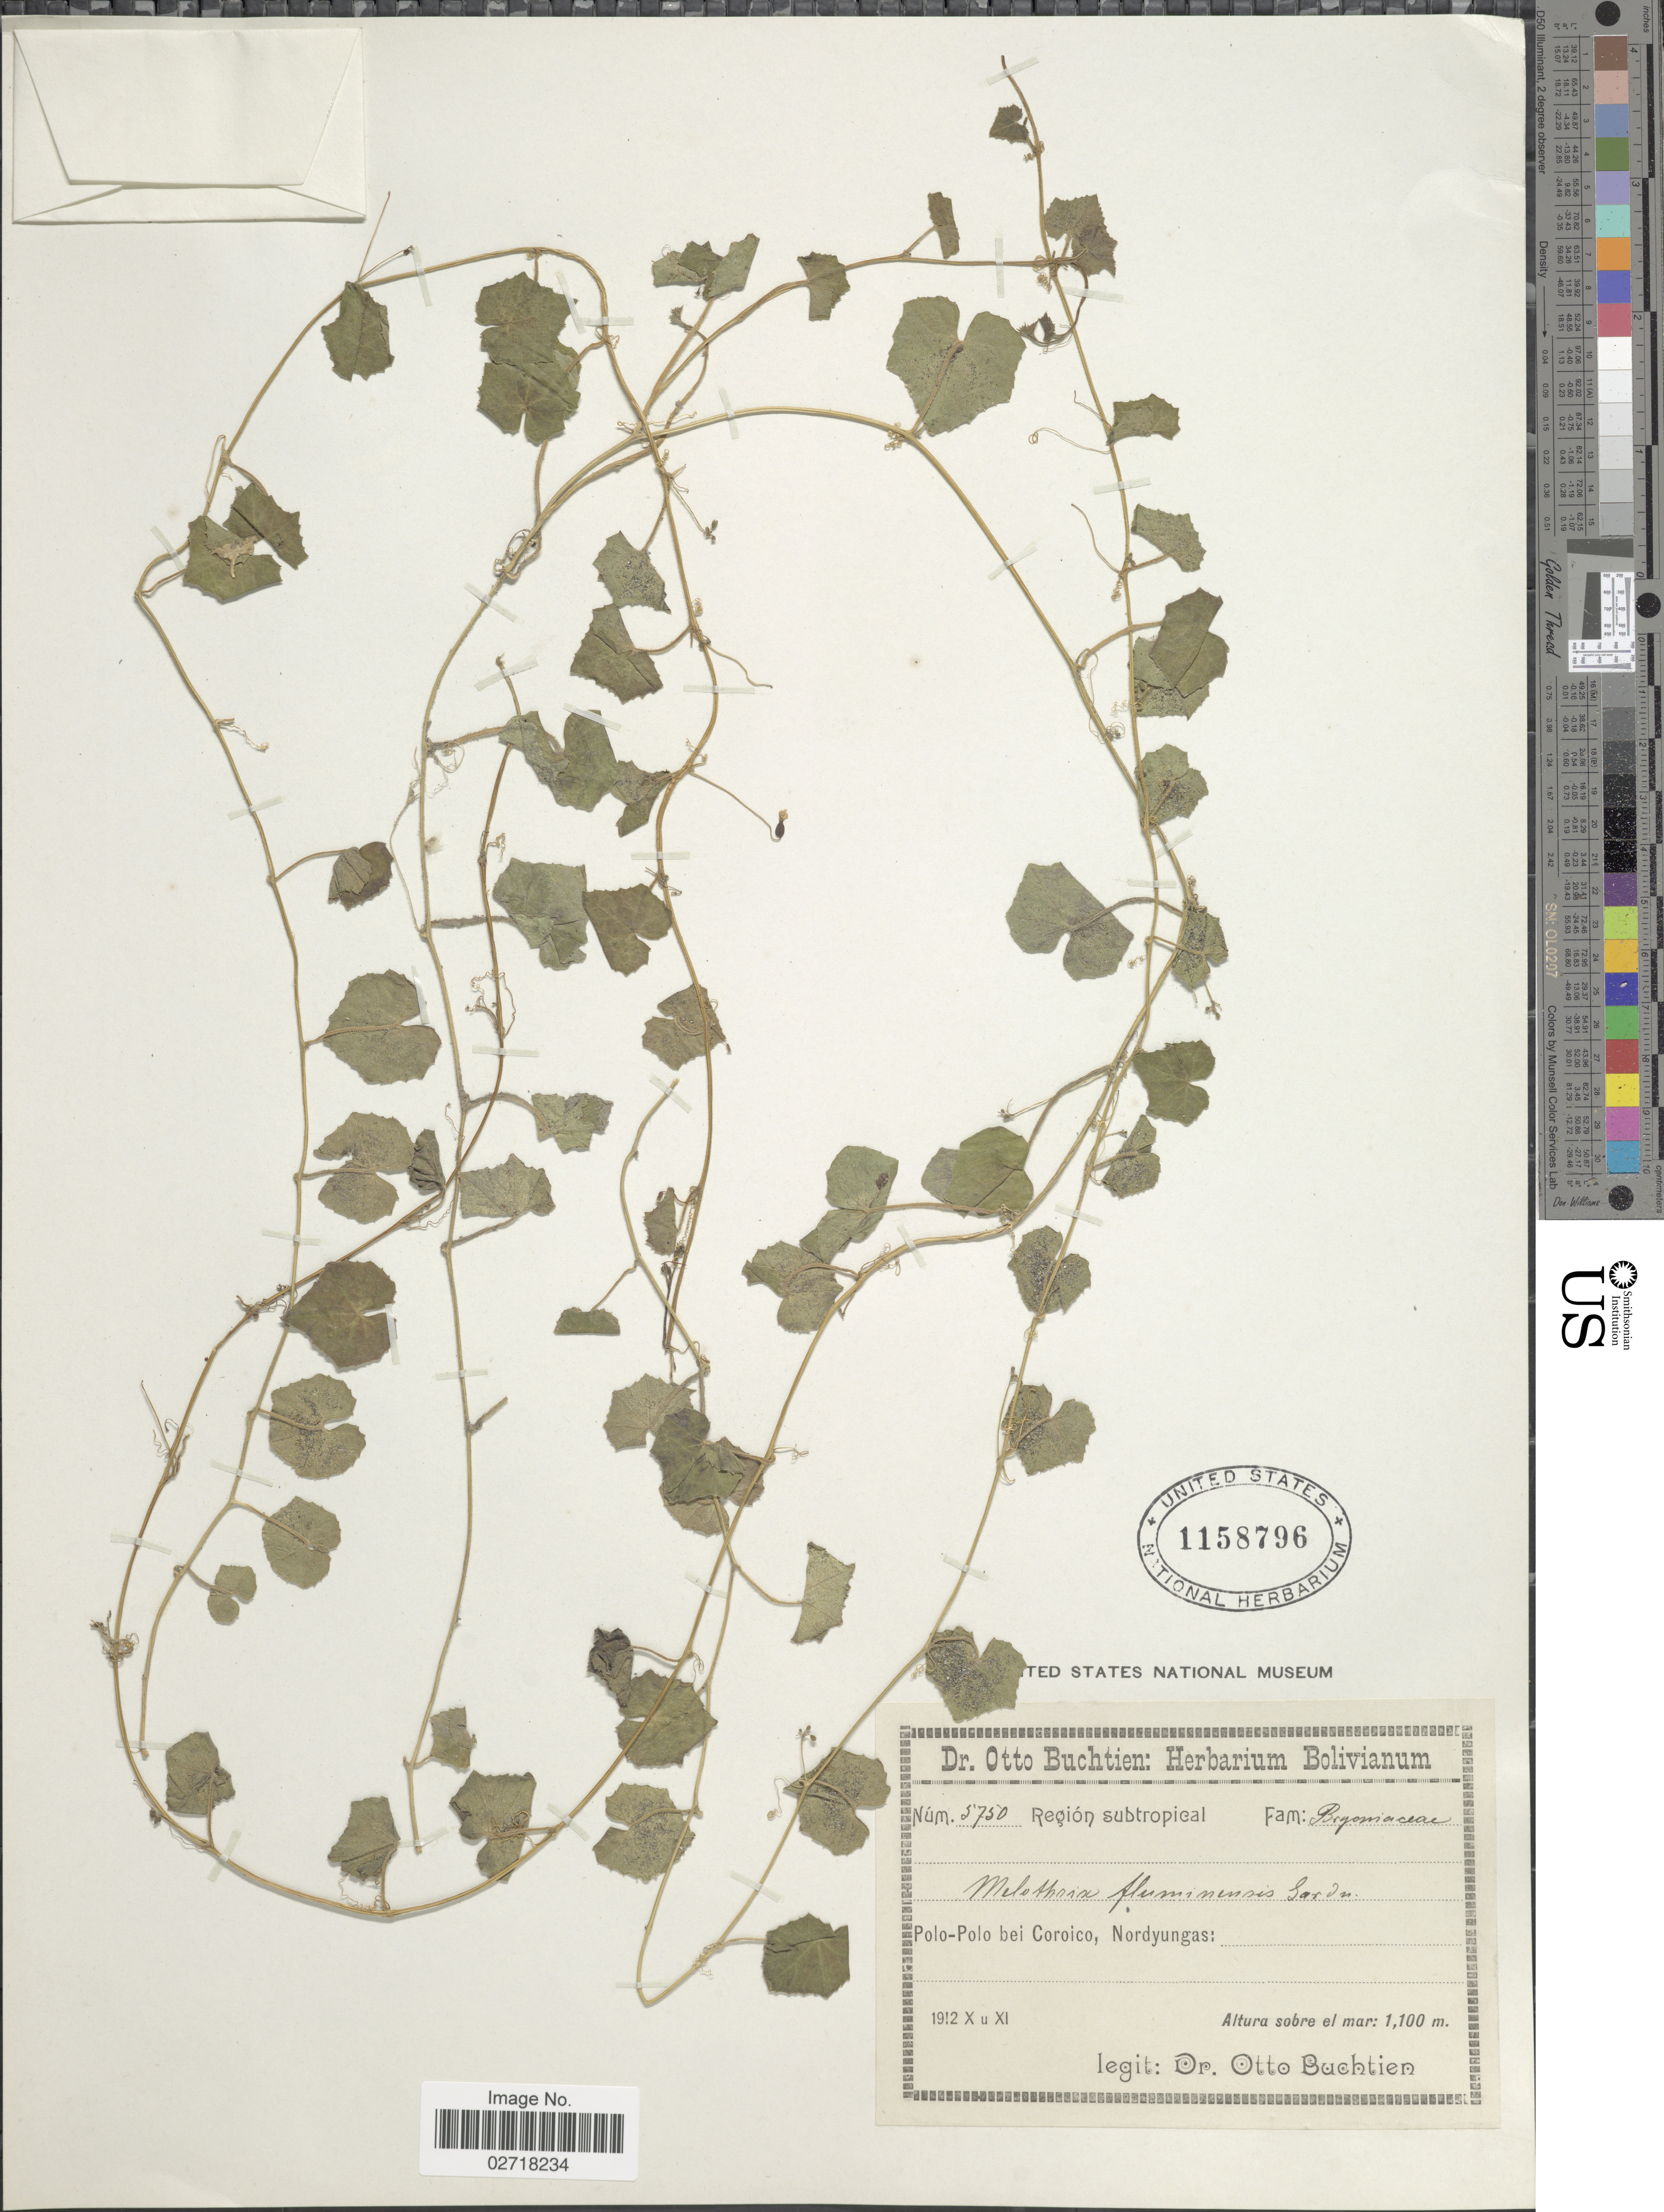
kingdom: Plantae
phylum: Tracheophyta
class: Magnoliopsida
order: Cucurbitales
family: Cucurbitaceae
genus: Melothria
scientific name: Melothria pendula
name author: L.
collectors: O. Buchtien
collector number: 5750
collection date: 1912-10/1912-11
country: Argentina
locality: Region subtropical. Polo-Polo bei Coroico, Nordyungas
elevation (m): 1100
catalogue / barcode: US 1158796